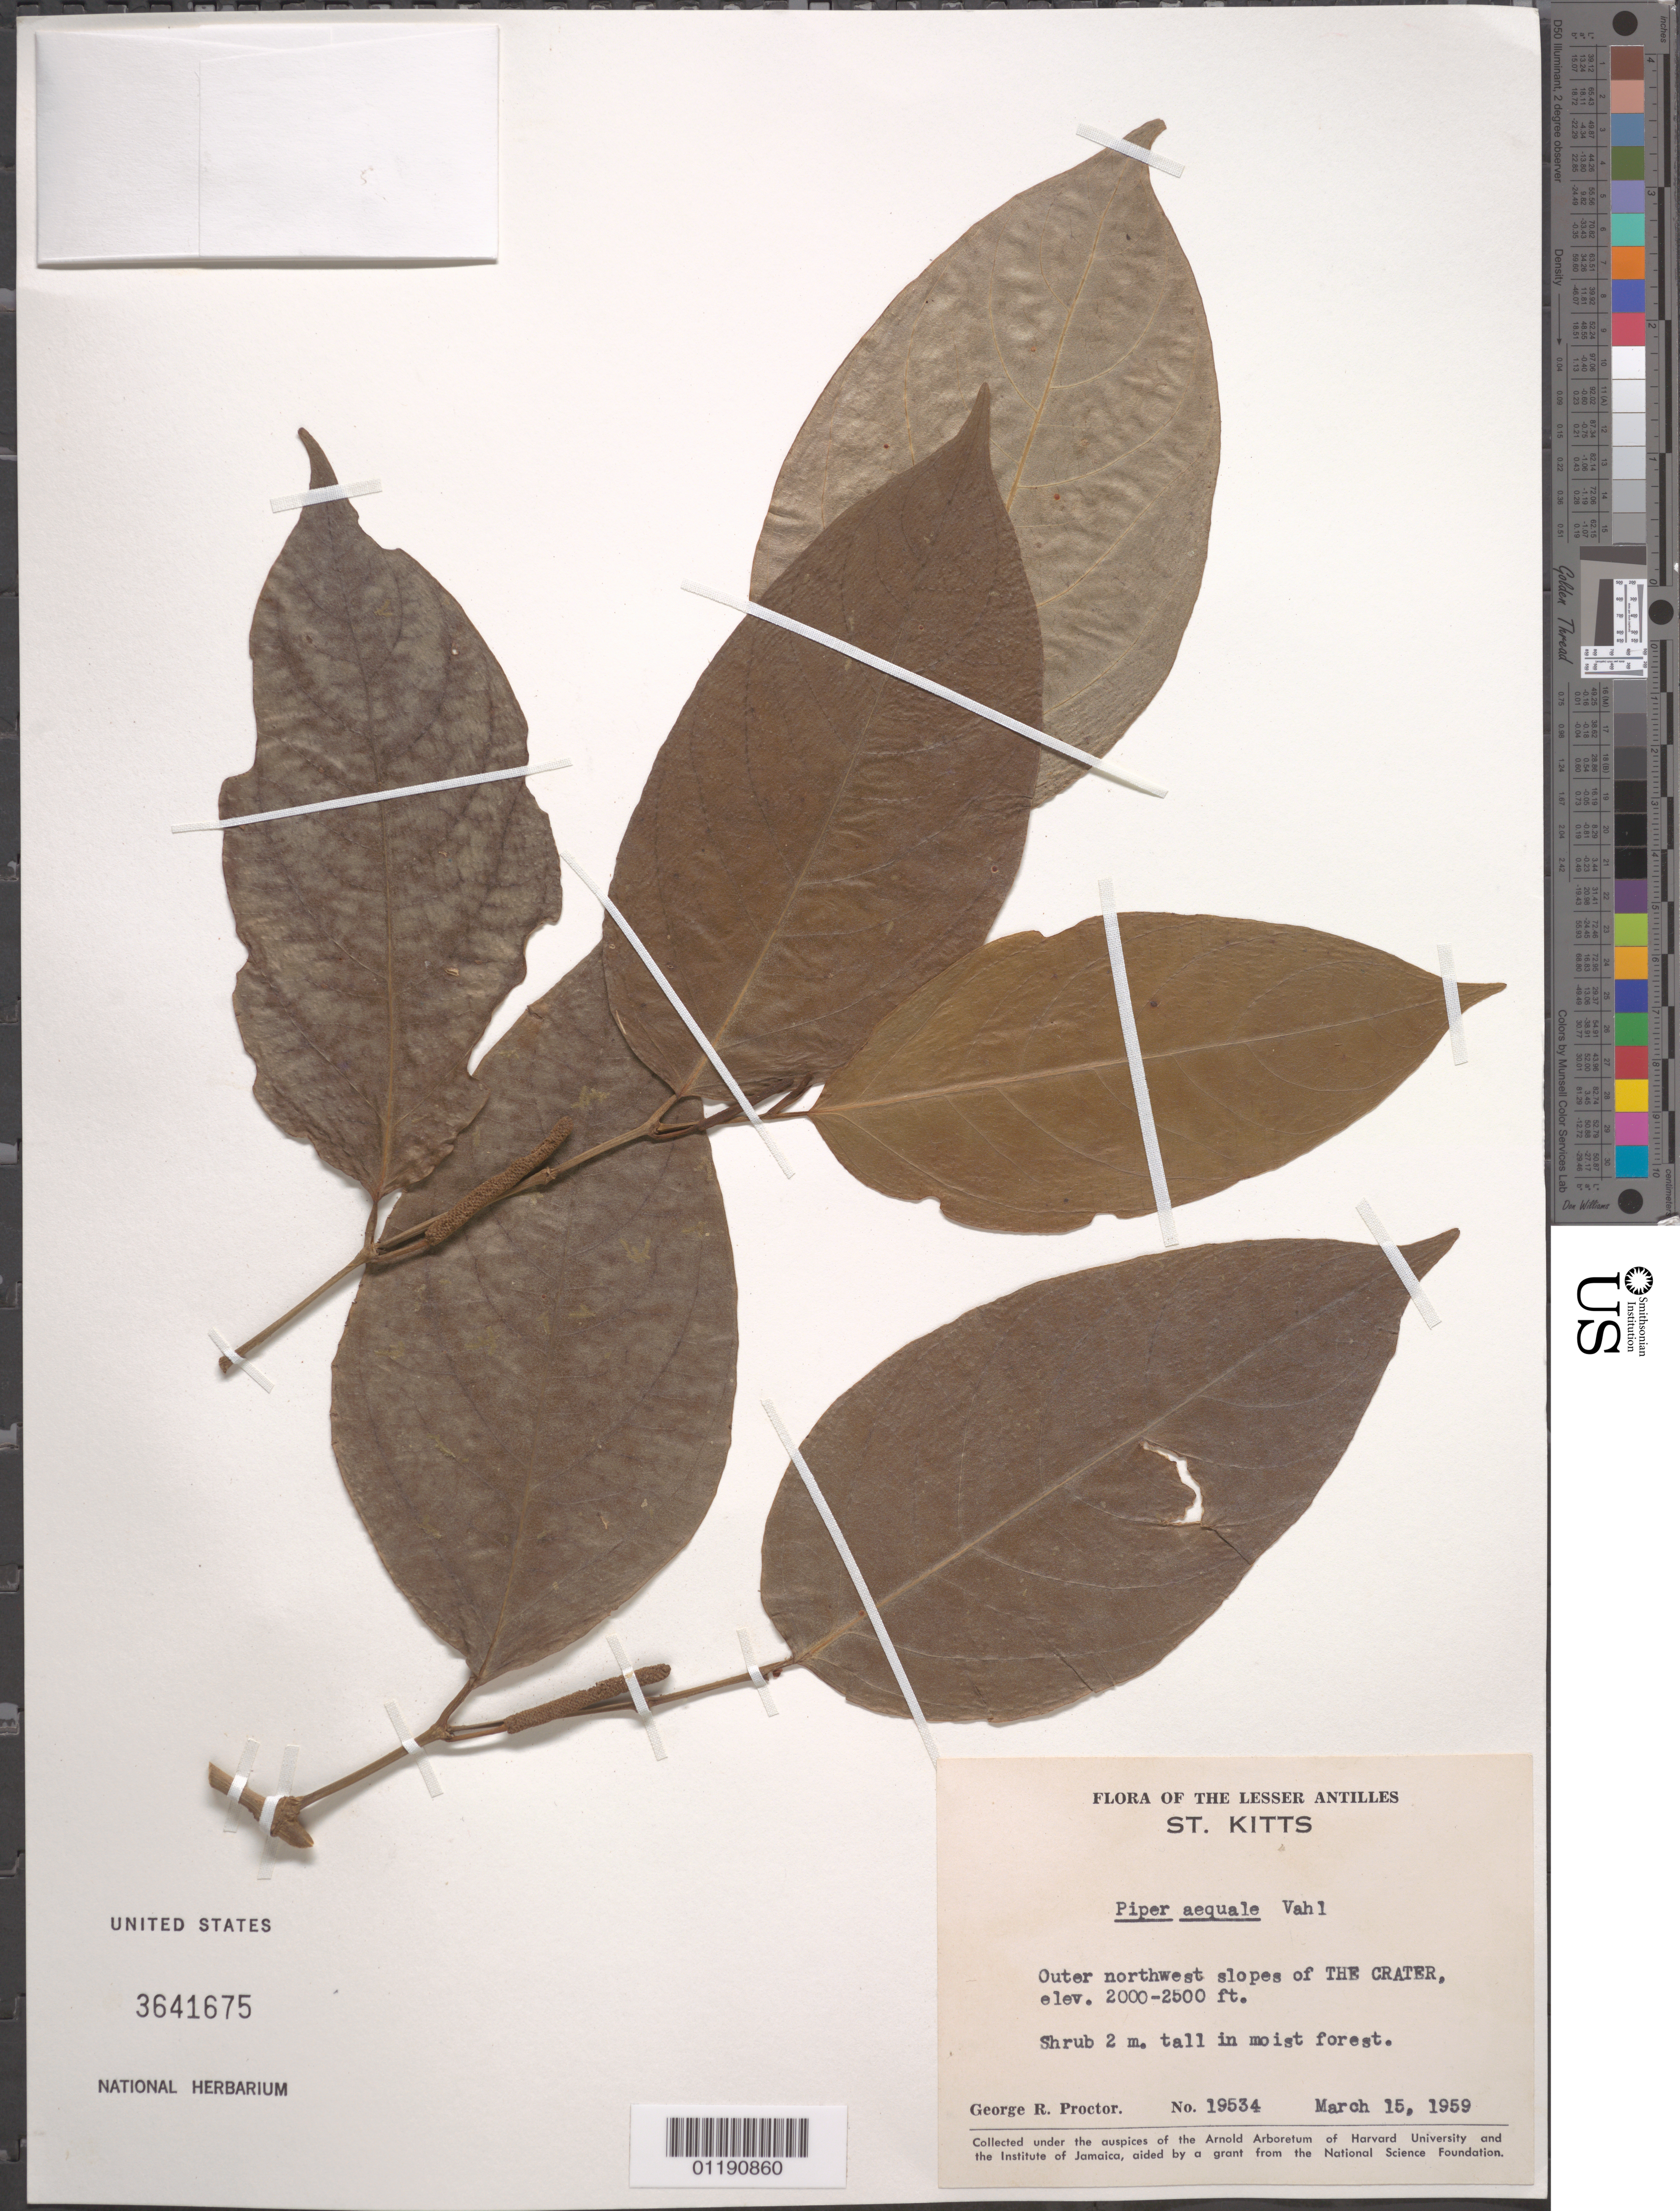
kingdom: Plantae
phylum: Tracheophyta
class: Magnoliopsida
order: Piperales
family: Piperaceae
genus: Piper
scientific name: Piper aequale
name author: Vahl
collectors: G. R. Proctor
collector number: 19534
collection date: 1959-03-15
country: St. Christopher-Nevis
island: St. Christopher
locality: Outer NW slopes of The Crater.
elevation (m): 610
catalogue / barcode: US 3641675